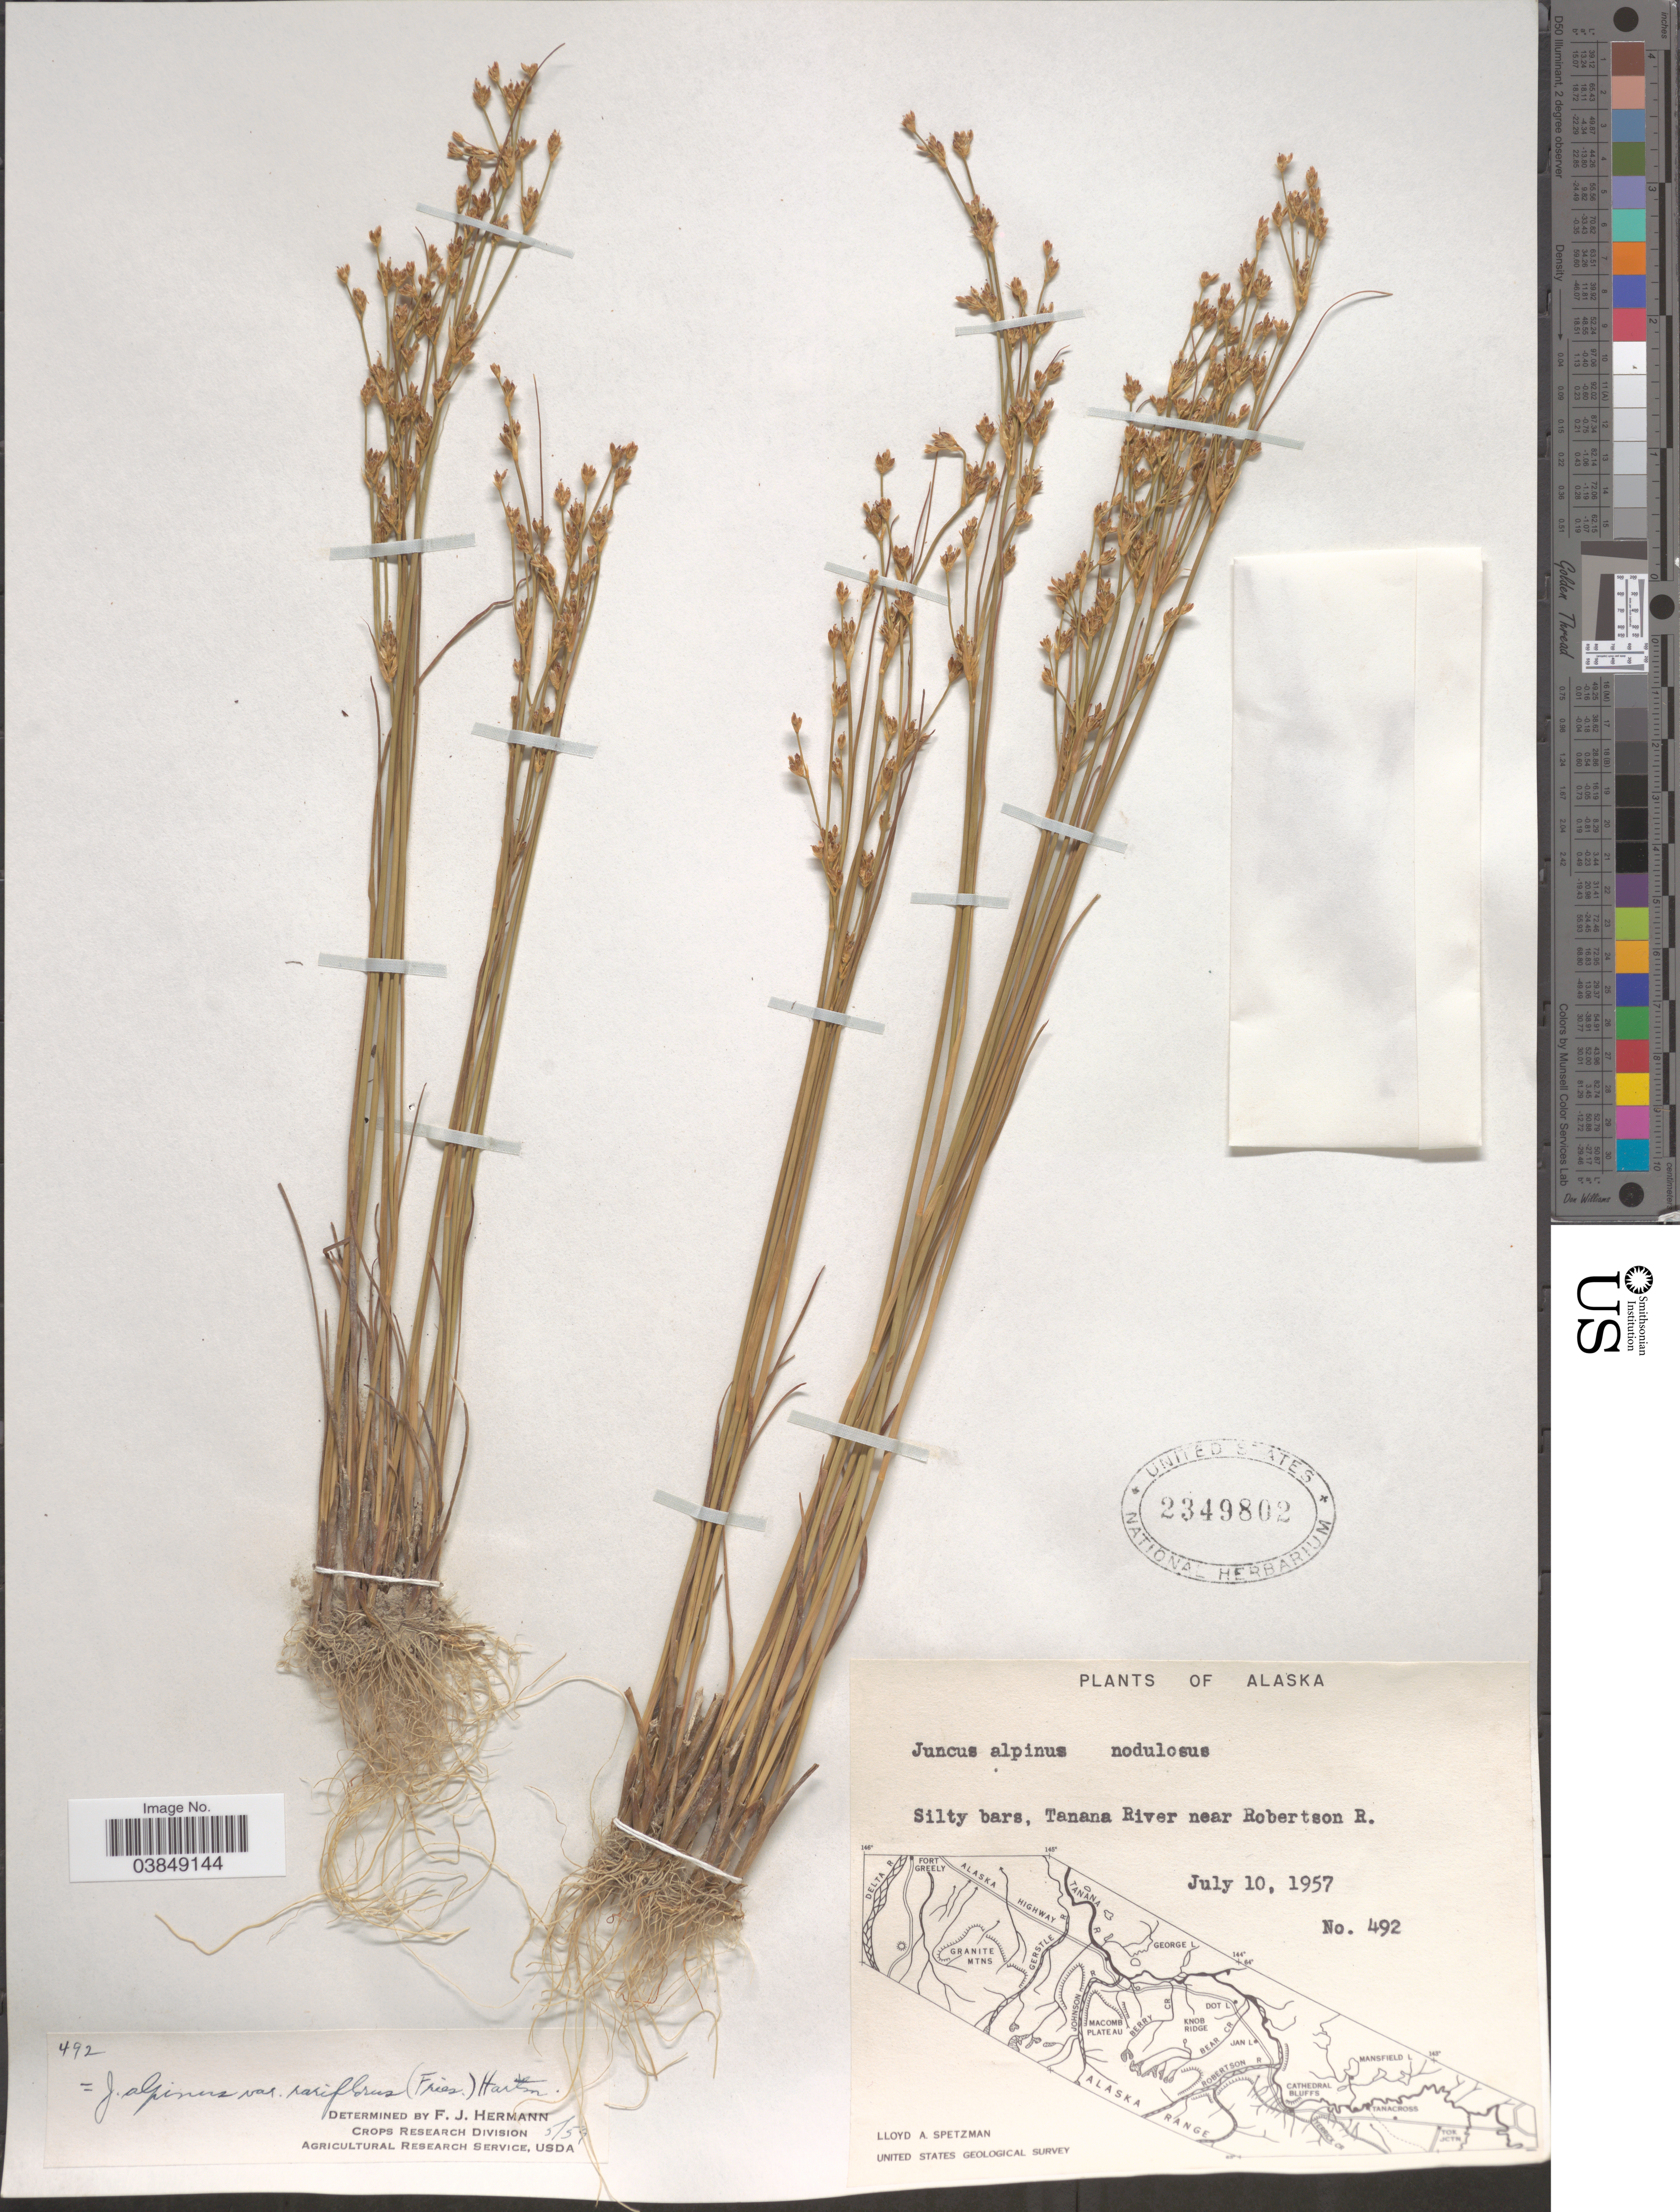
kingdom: Plantae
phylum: Tracheophyta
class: Liliopsida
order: Poales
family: Juncaceae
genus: Juncus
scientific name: Juncus alpinus var. rariflorus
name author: (Hartm.) Hartm.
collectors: L. Spetzman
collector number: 492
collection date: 1957-07-10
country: United States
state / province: Alaska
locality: Silty bars, Tanana River near Robertson R.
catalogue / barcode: US 2349802